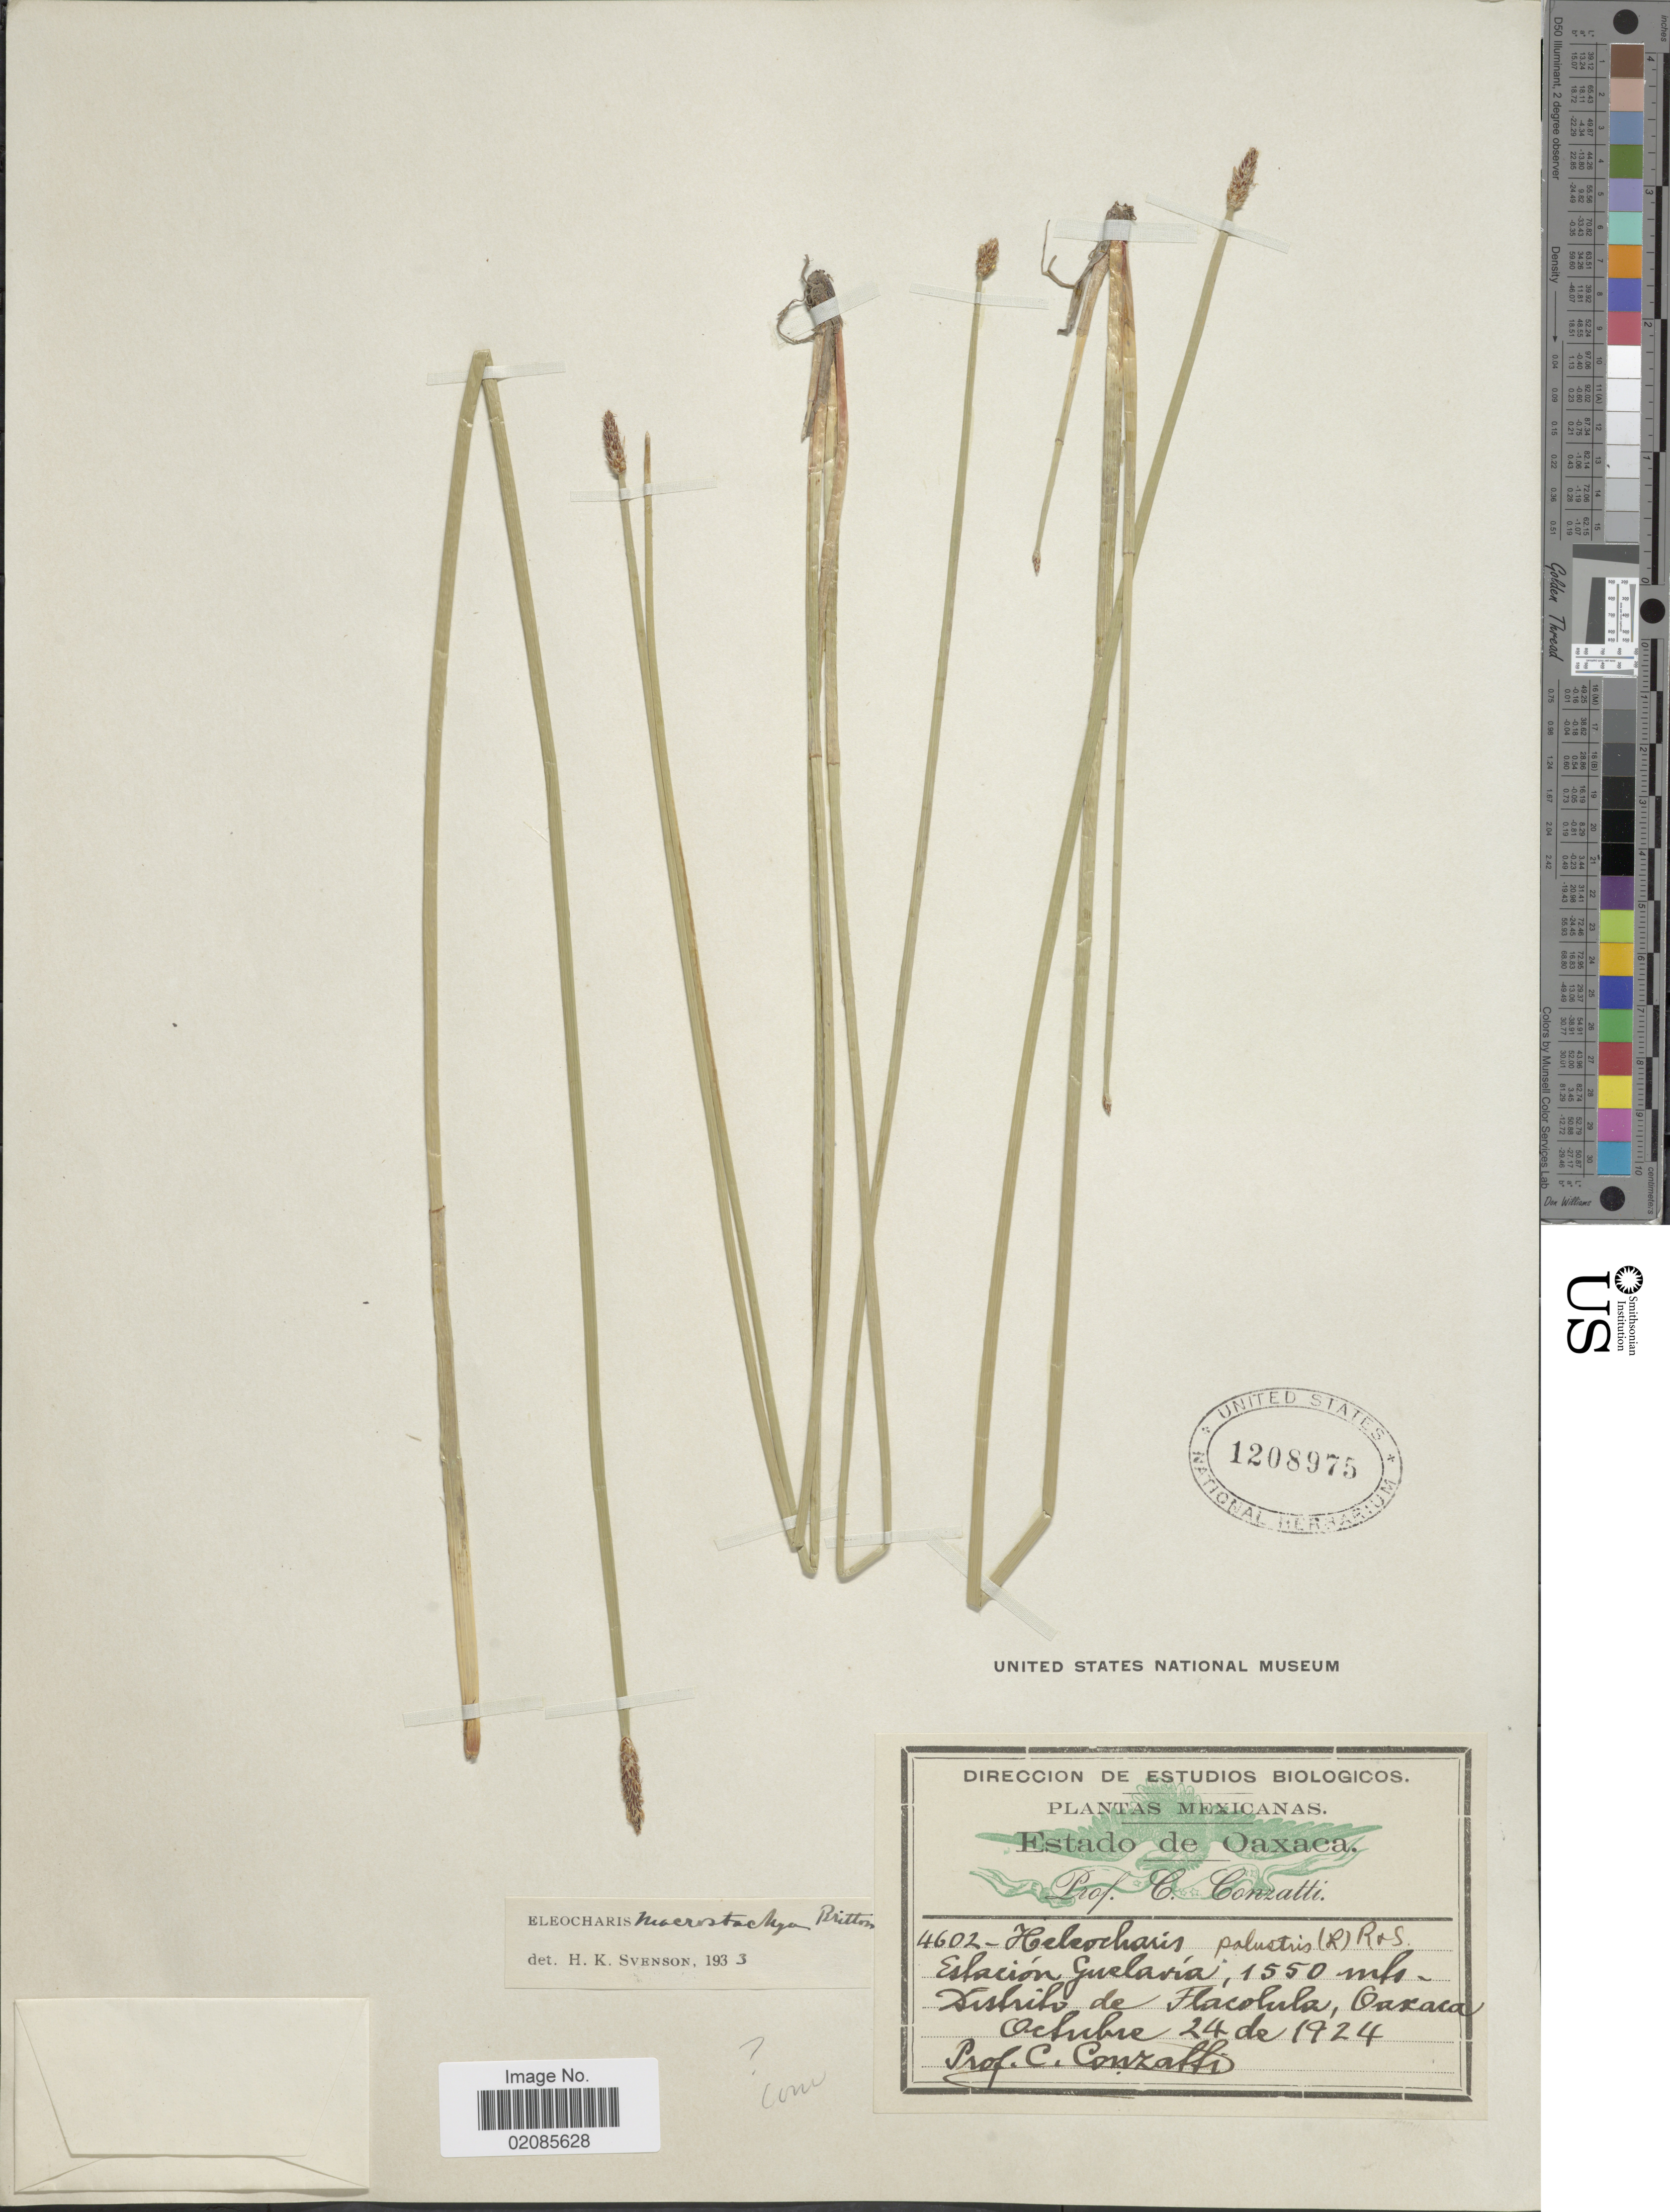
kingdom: Plantae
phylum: Tracheophyta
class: Liliopsida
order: Poales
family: Cyperaceae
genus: Eleocharis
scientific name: Eleocharis macrostachya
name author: Britton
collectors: C. Conzatti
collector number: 4602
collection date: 1924-10-24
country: Mexico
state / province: Oaxaca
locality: Estacion Guslavia, Distrito de Tlacolula.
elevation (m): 1550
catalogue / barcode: US 1208975